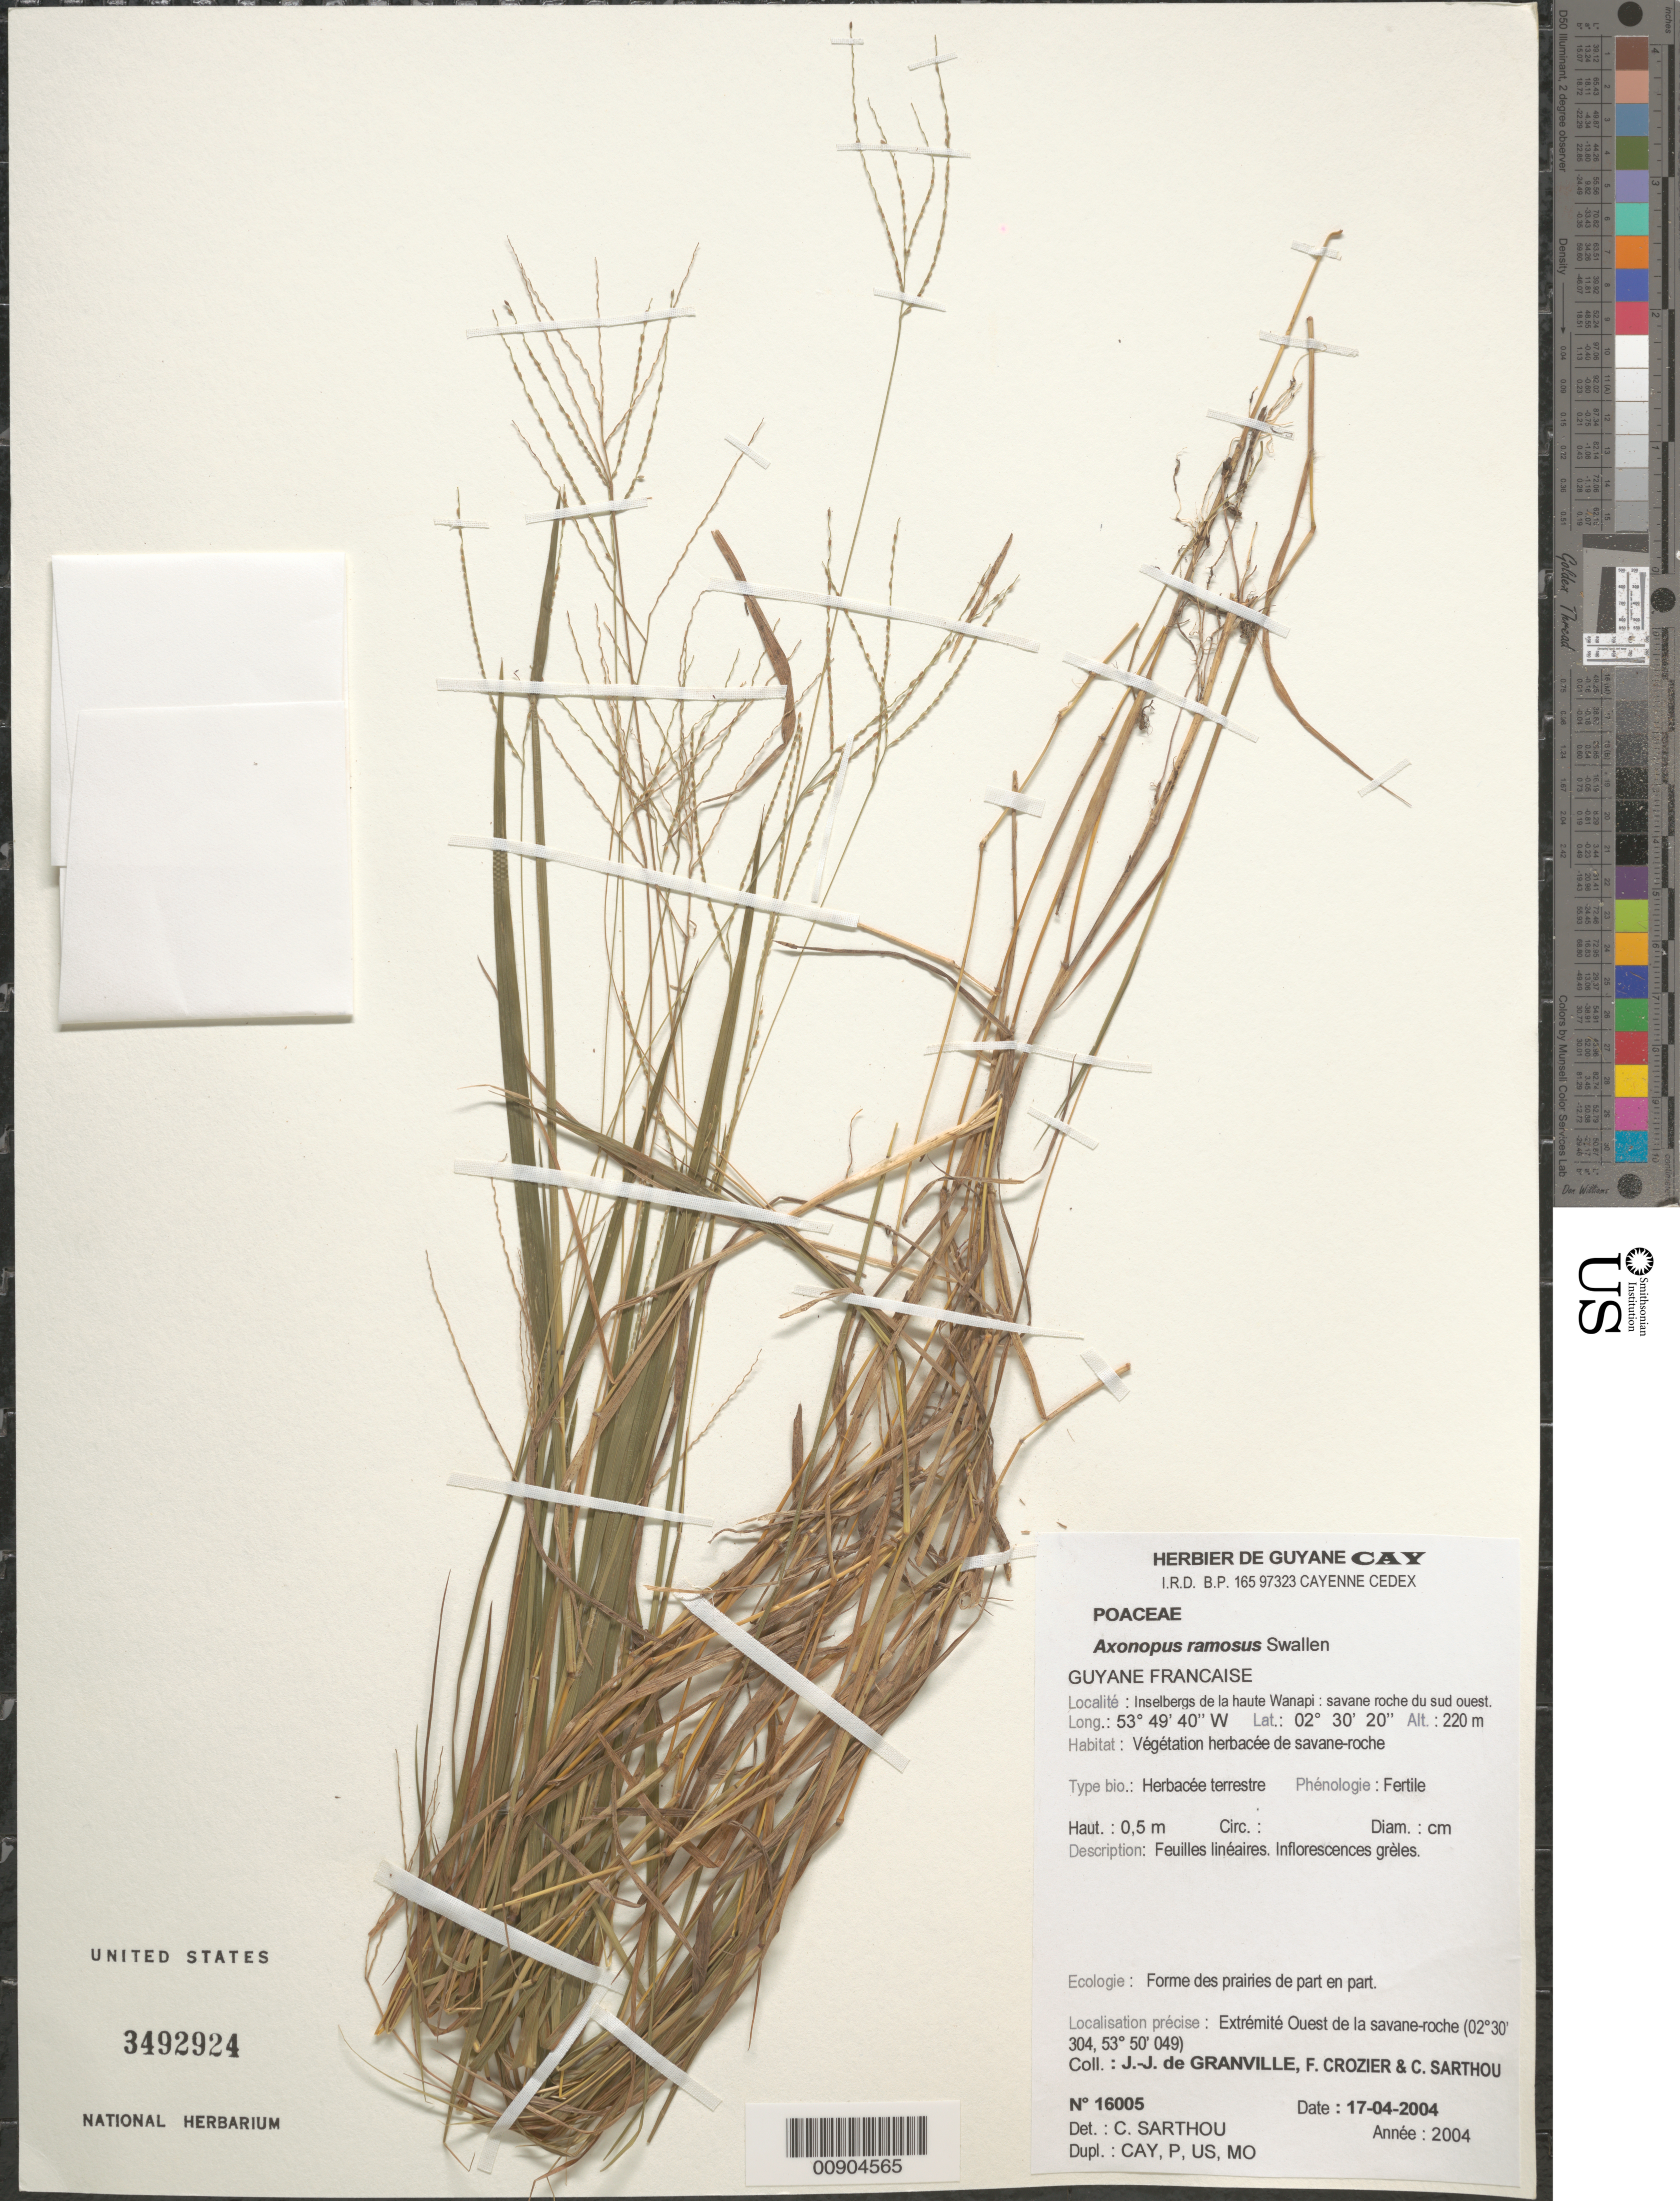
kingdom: Plantae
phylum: Tracheophyta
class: Liliopsida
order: Poales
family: Poaceae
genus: Axonopus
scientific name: Axonopus ramosus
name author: Swallen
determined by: Sarthou, C.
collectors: J.-J. de Granville, F. Crozier & C. Sarthou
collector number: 16005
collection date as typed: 17-Apr-04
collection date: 2004-04-17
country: French Guiana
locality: Inselbergs de la haute Wanapi, extrémité ouest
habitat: Végétation herbacée de savane roche; form des prairies de part en part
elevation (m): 220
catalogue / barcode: US 3492924